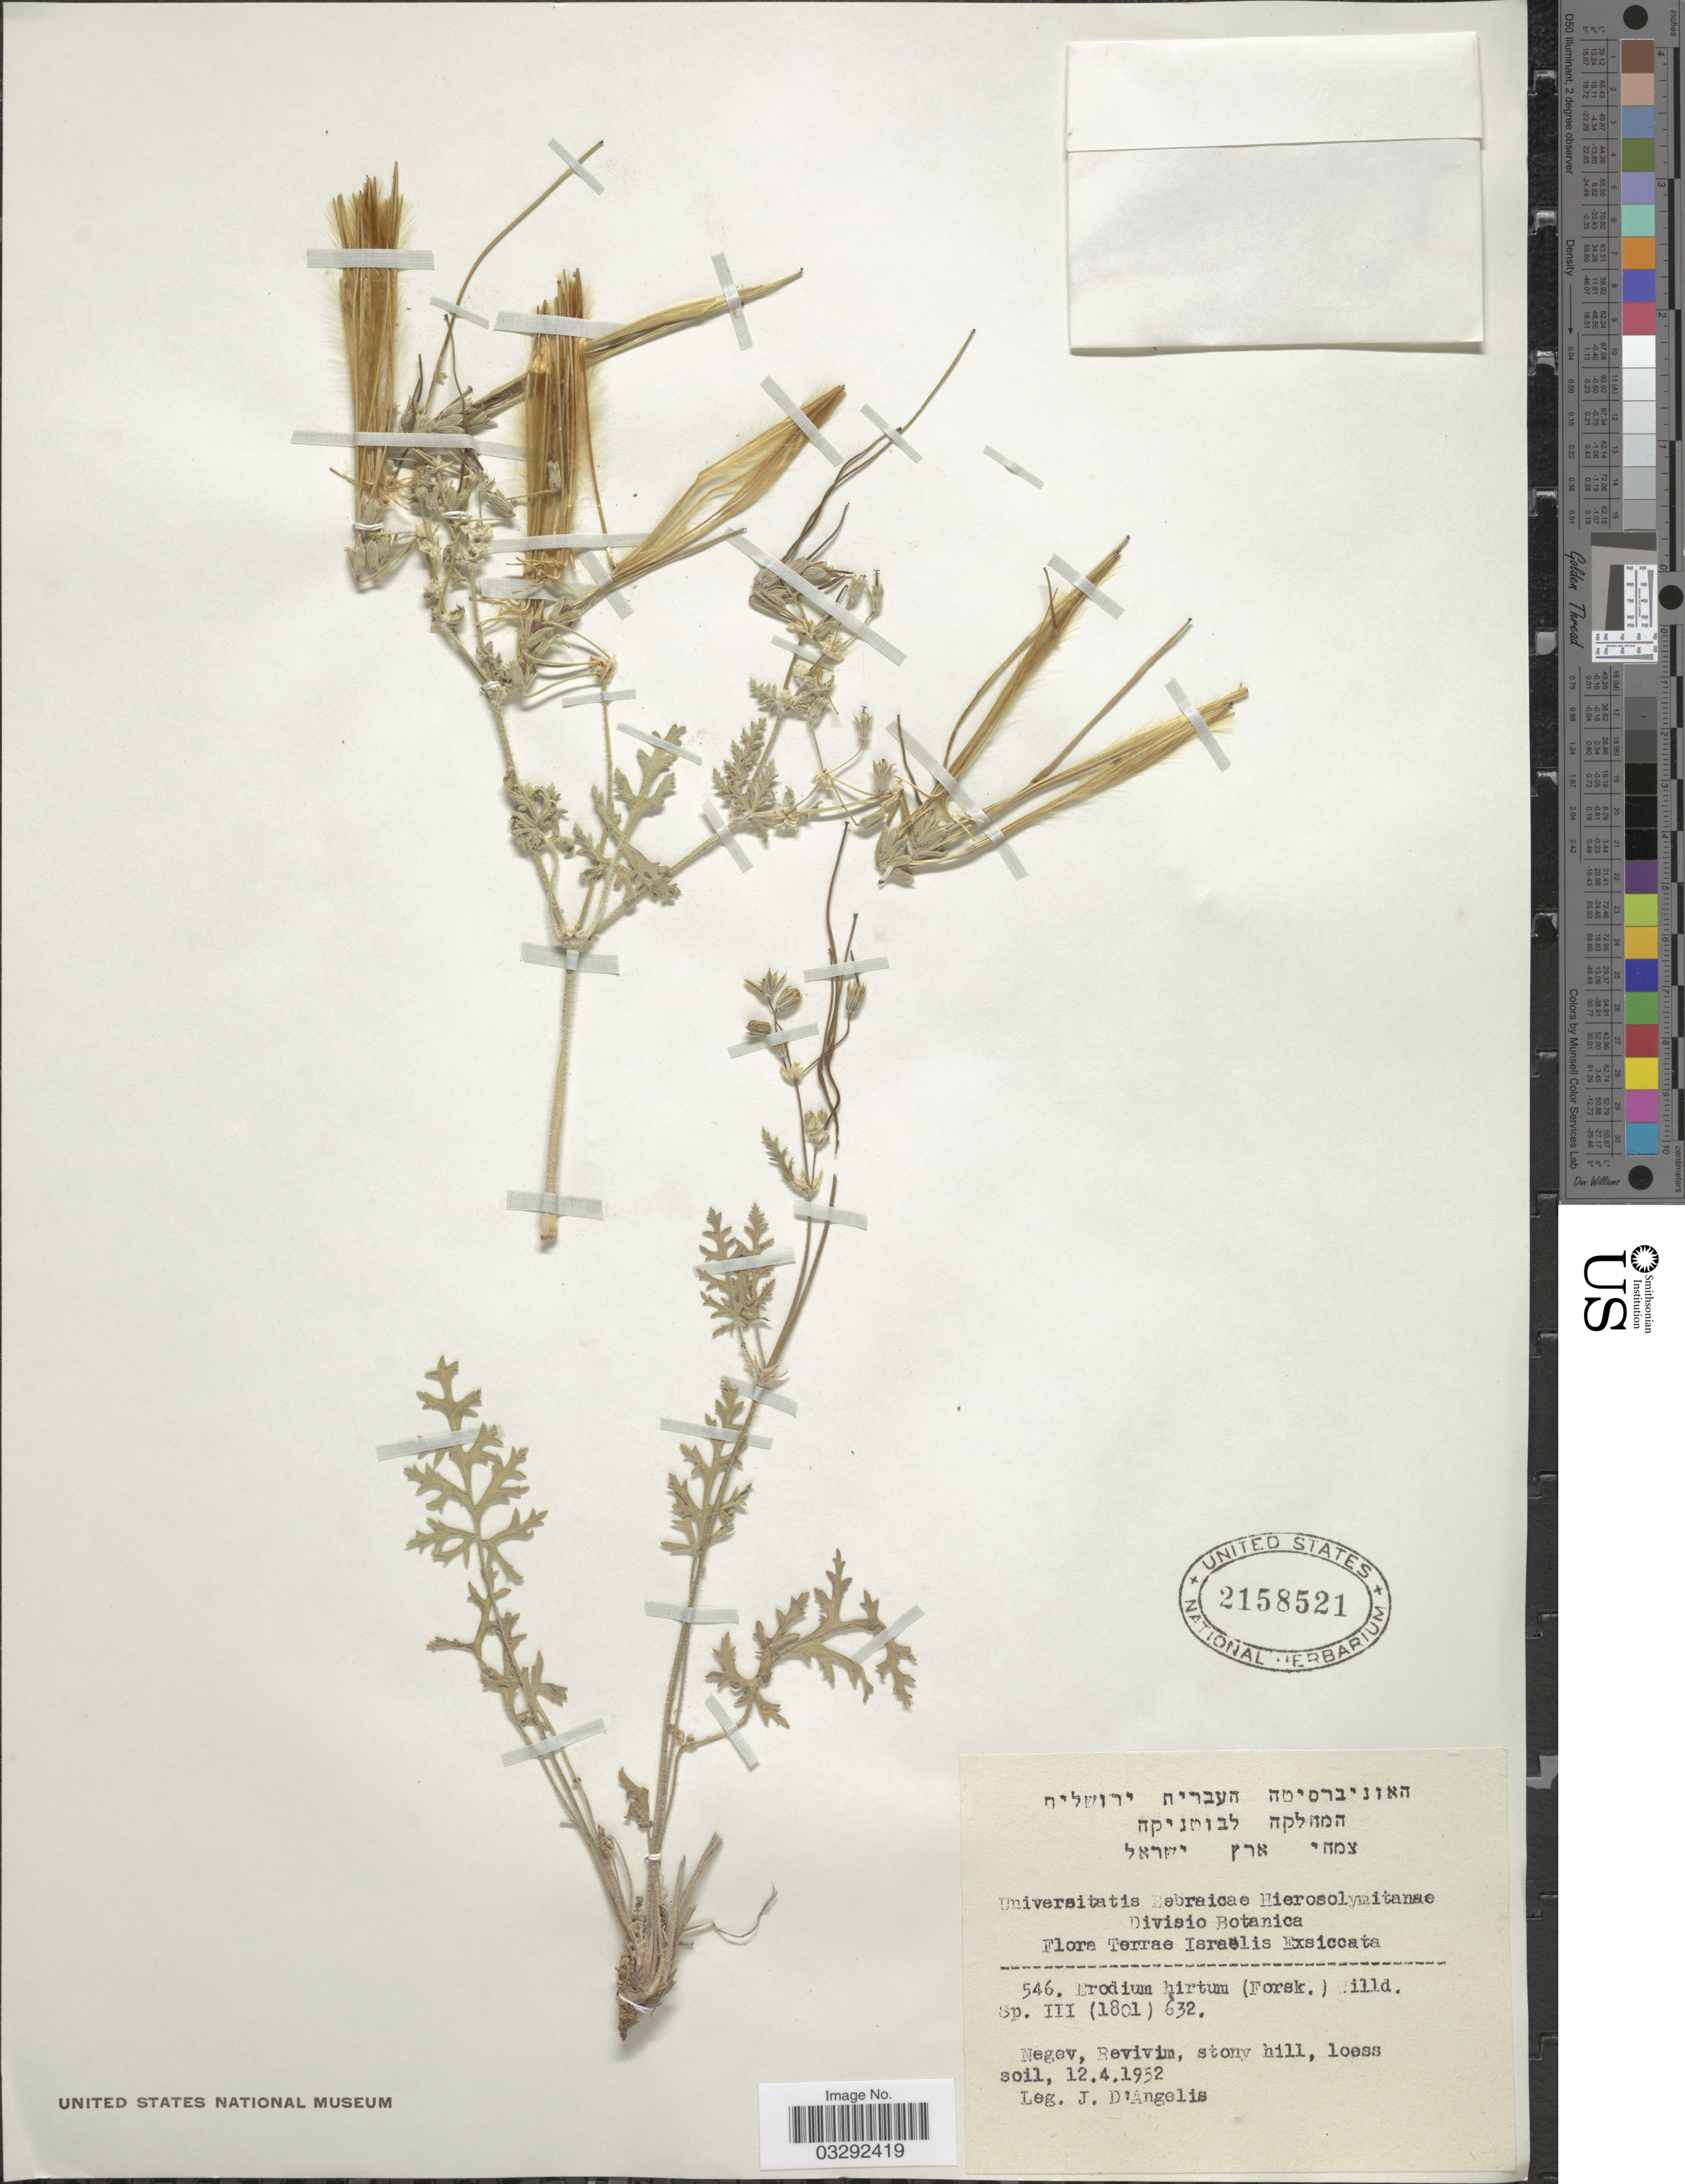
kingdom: Plantae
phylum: Tracheophyta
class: Magnoliopsida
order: Geraniales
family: Geraniaceae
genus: Erodium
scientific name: Erodium hirtum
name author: Willd.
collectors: J. D'angelis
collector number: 546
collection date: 1952-04-12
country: Israel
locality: Terrae Israëlis. Negev, Revivim.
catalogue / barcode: US 2158521